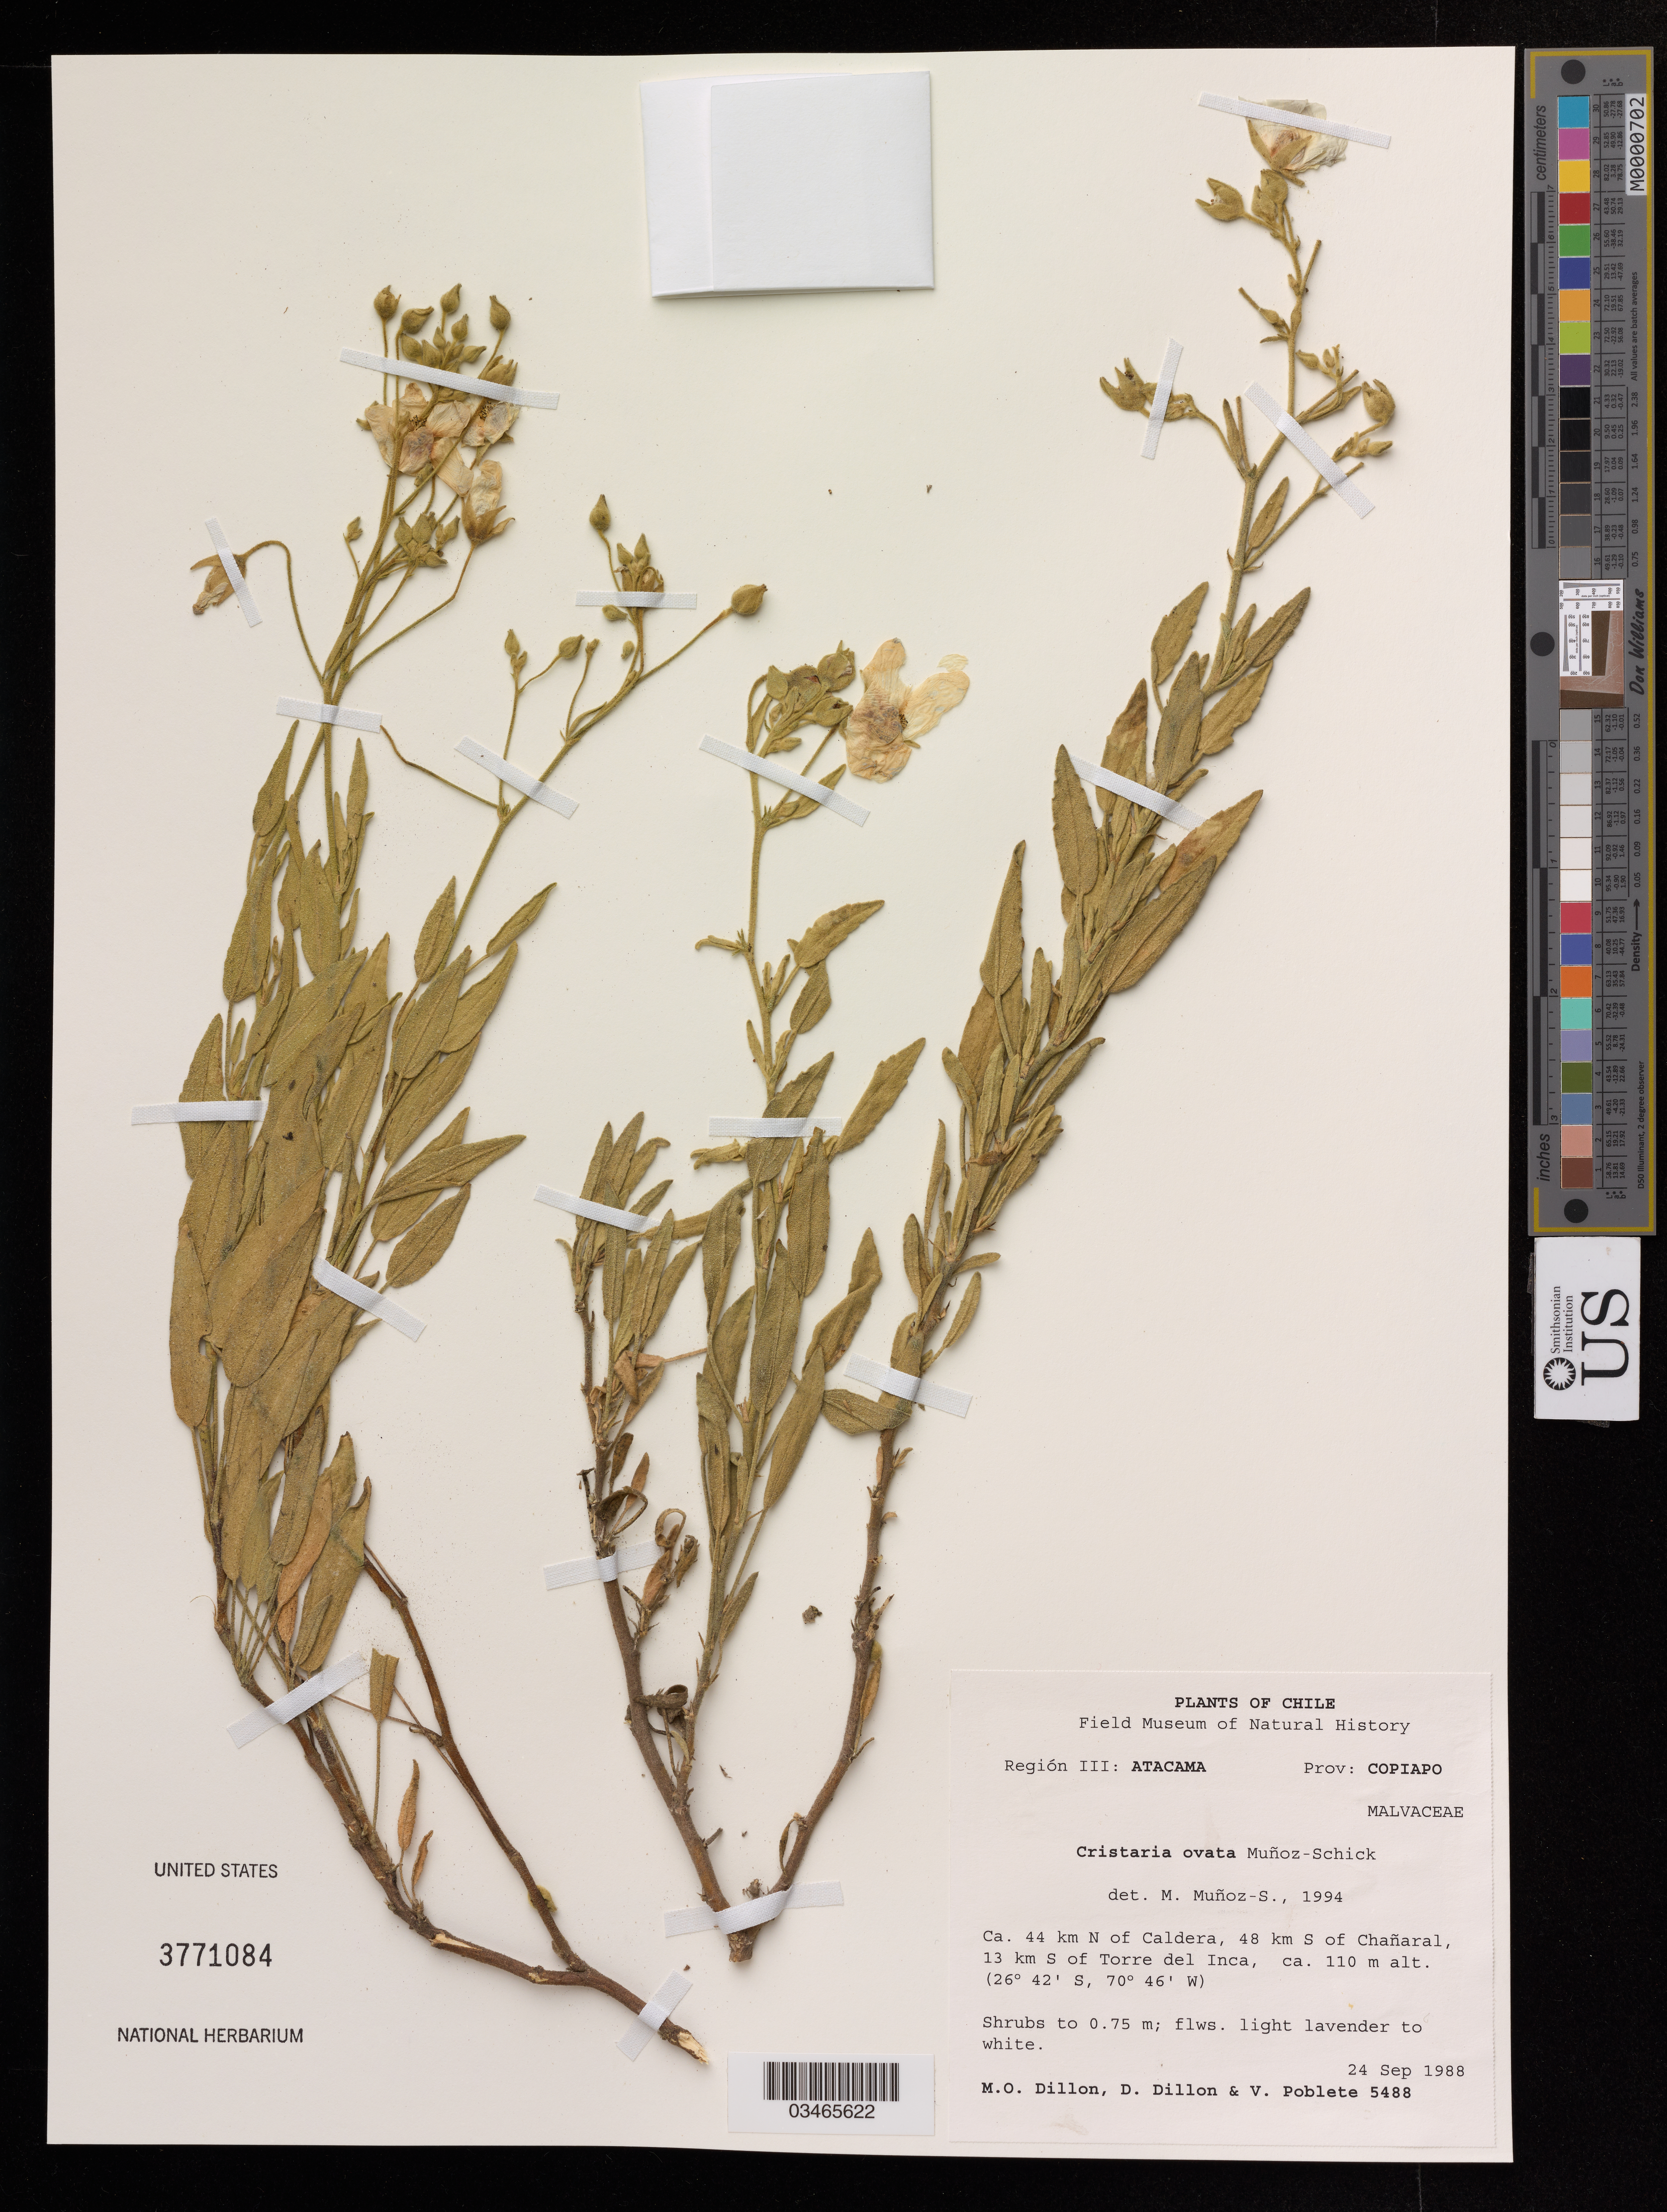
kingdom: Plantae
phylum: Tracheophyta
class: Magnoliopsida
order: Malvales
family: Malvaceae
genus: Cristaria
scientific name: Cristaria ovata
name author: Muñoz-Schick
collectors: M. O. Dillon, D. Dillon & V. Poblete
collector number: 5488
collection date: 1988-09-24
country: Chile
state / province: Atacama (III)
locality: Prov. Copiapo, Ca. 44 km N of Caldera, 48 km S of Chañaral, 13 km S of Torre del Inca.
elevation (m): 110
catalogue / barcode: US 3771084